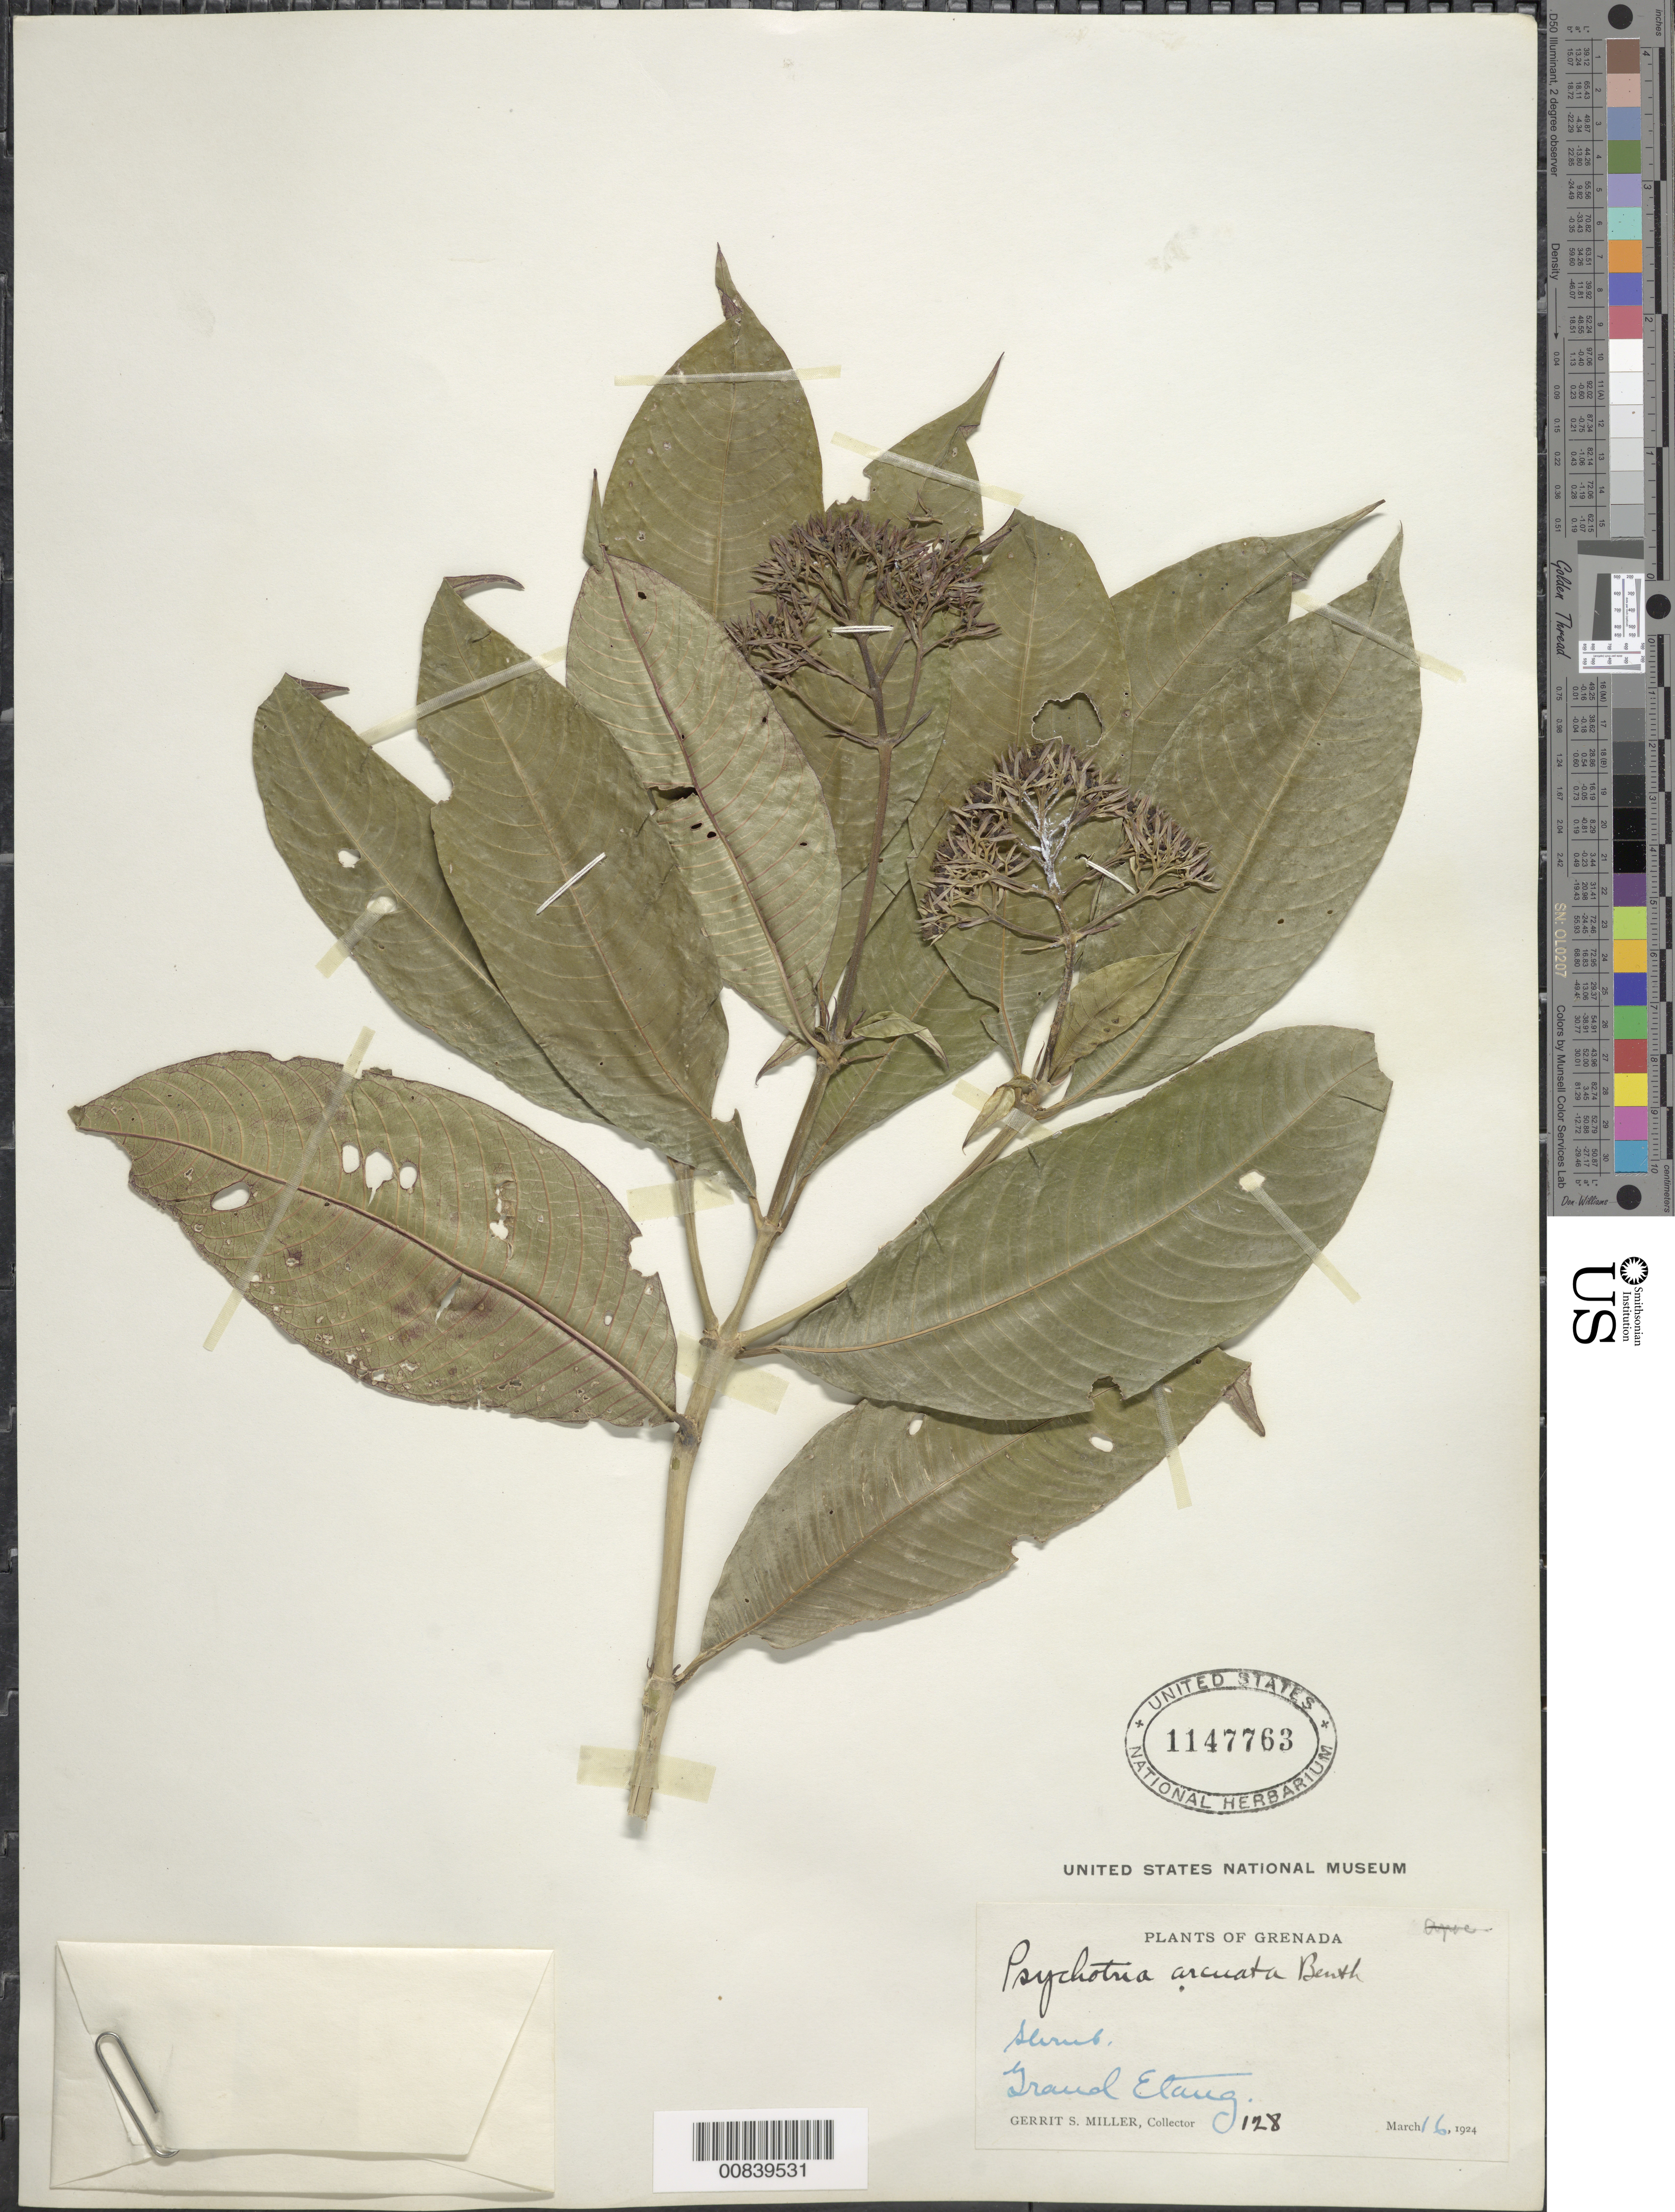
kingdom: Plantae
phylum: Tracheophyta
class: Magnoliopsida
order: Gentianales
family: Rubiaceae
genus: Psychotria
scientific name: Psychotria capitata subsp. inundata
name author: (Benth.) Steyerm.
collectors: G. S. Miller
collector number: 128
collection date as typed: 16 Mar 1924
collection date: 1924-03-16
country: Grenada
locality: Grand Etang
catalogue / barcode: US 1147763